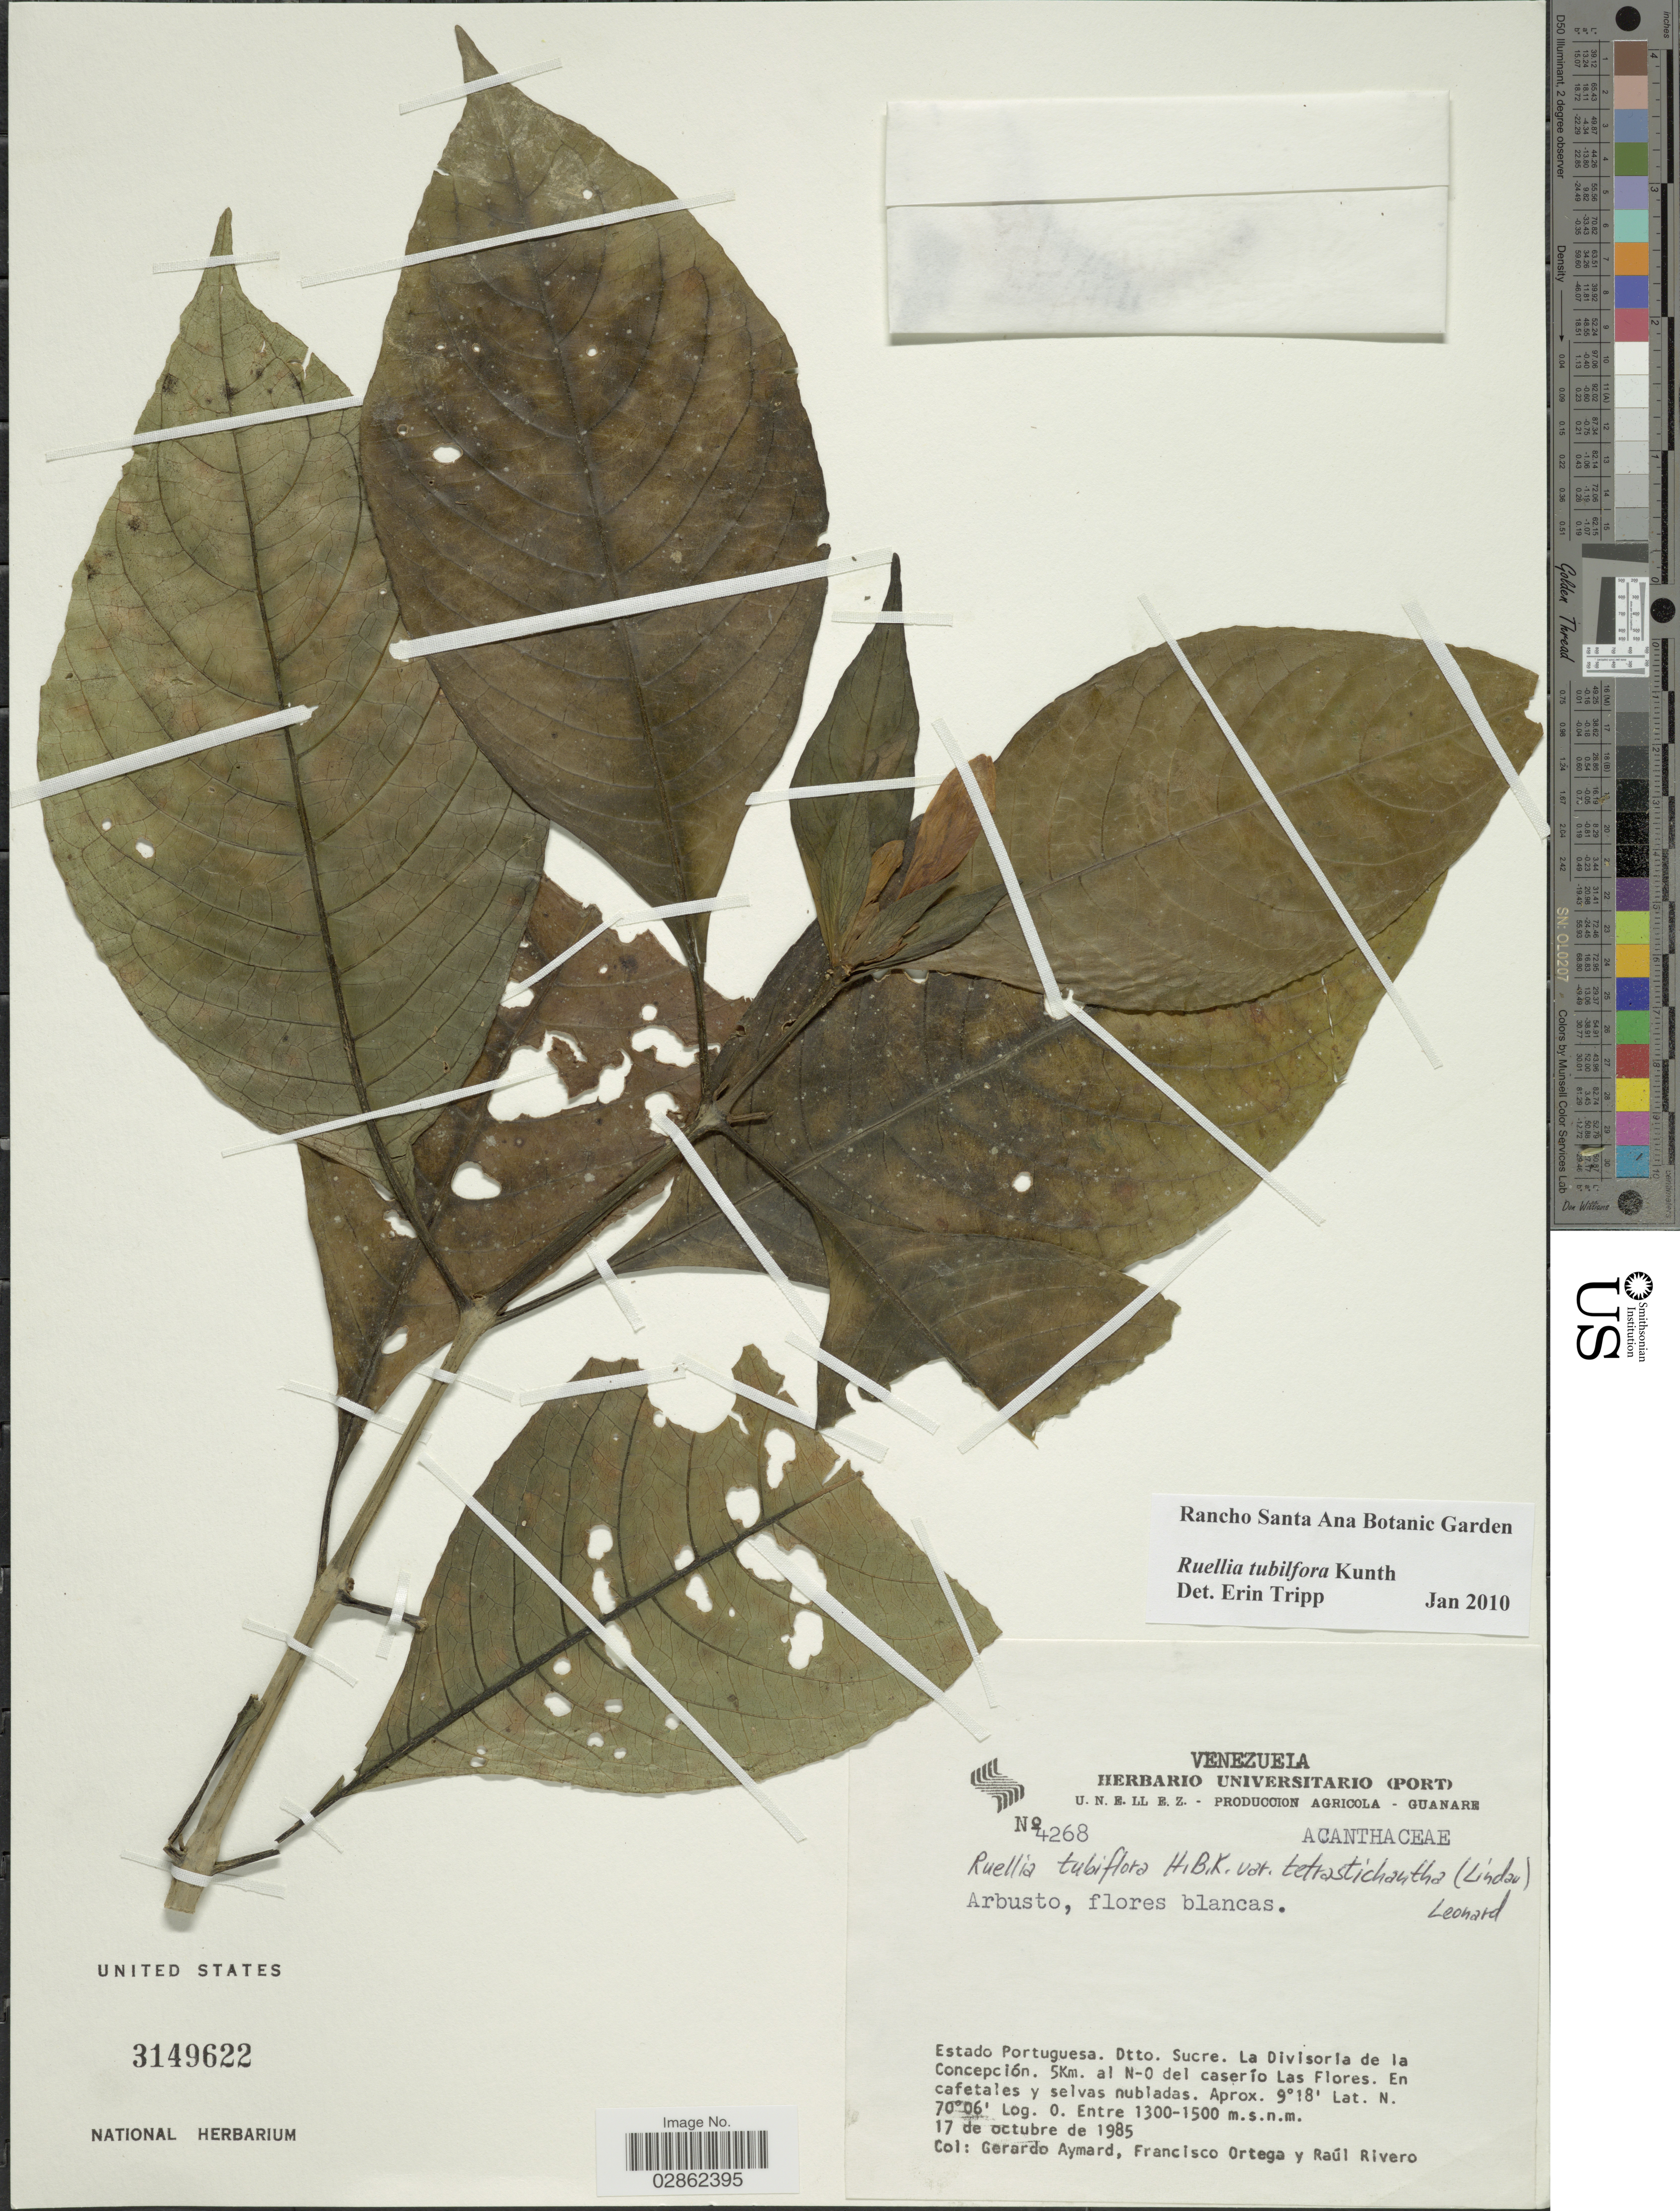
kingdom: Plantae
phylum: Tracheophyta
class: Magnoliopsida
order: Lamiales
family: Acanthaceae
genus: Ruellia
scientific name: Ruellia tubiflora var. tetrastichantha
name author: Kunth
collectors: G. A. Aymard, F. J. Ortega & R. Rivero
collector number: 4268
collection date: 1985-10-17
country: Venezuela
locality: Estado Portuguesa. Dtto. Sucre. La Divisoria de la Concepción. 5 km. al N-O del caserío :as Flores.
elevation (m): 1300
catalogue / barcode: US 3149622